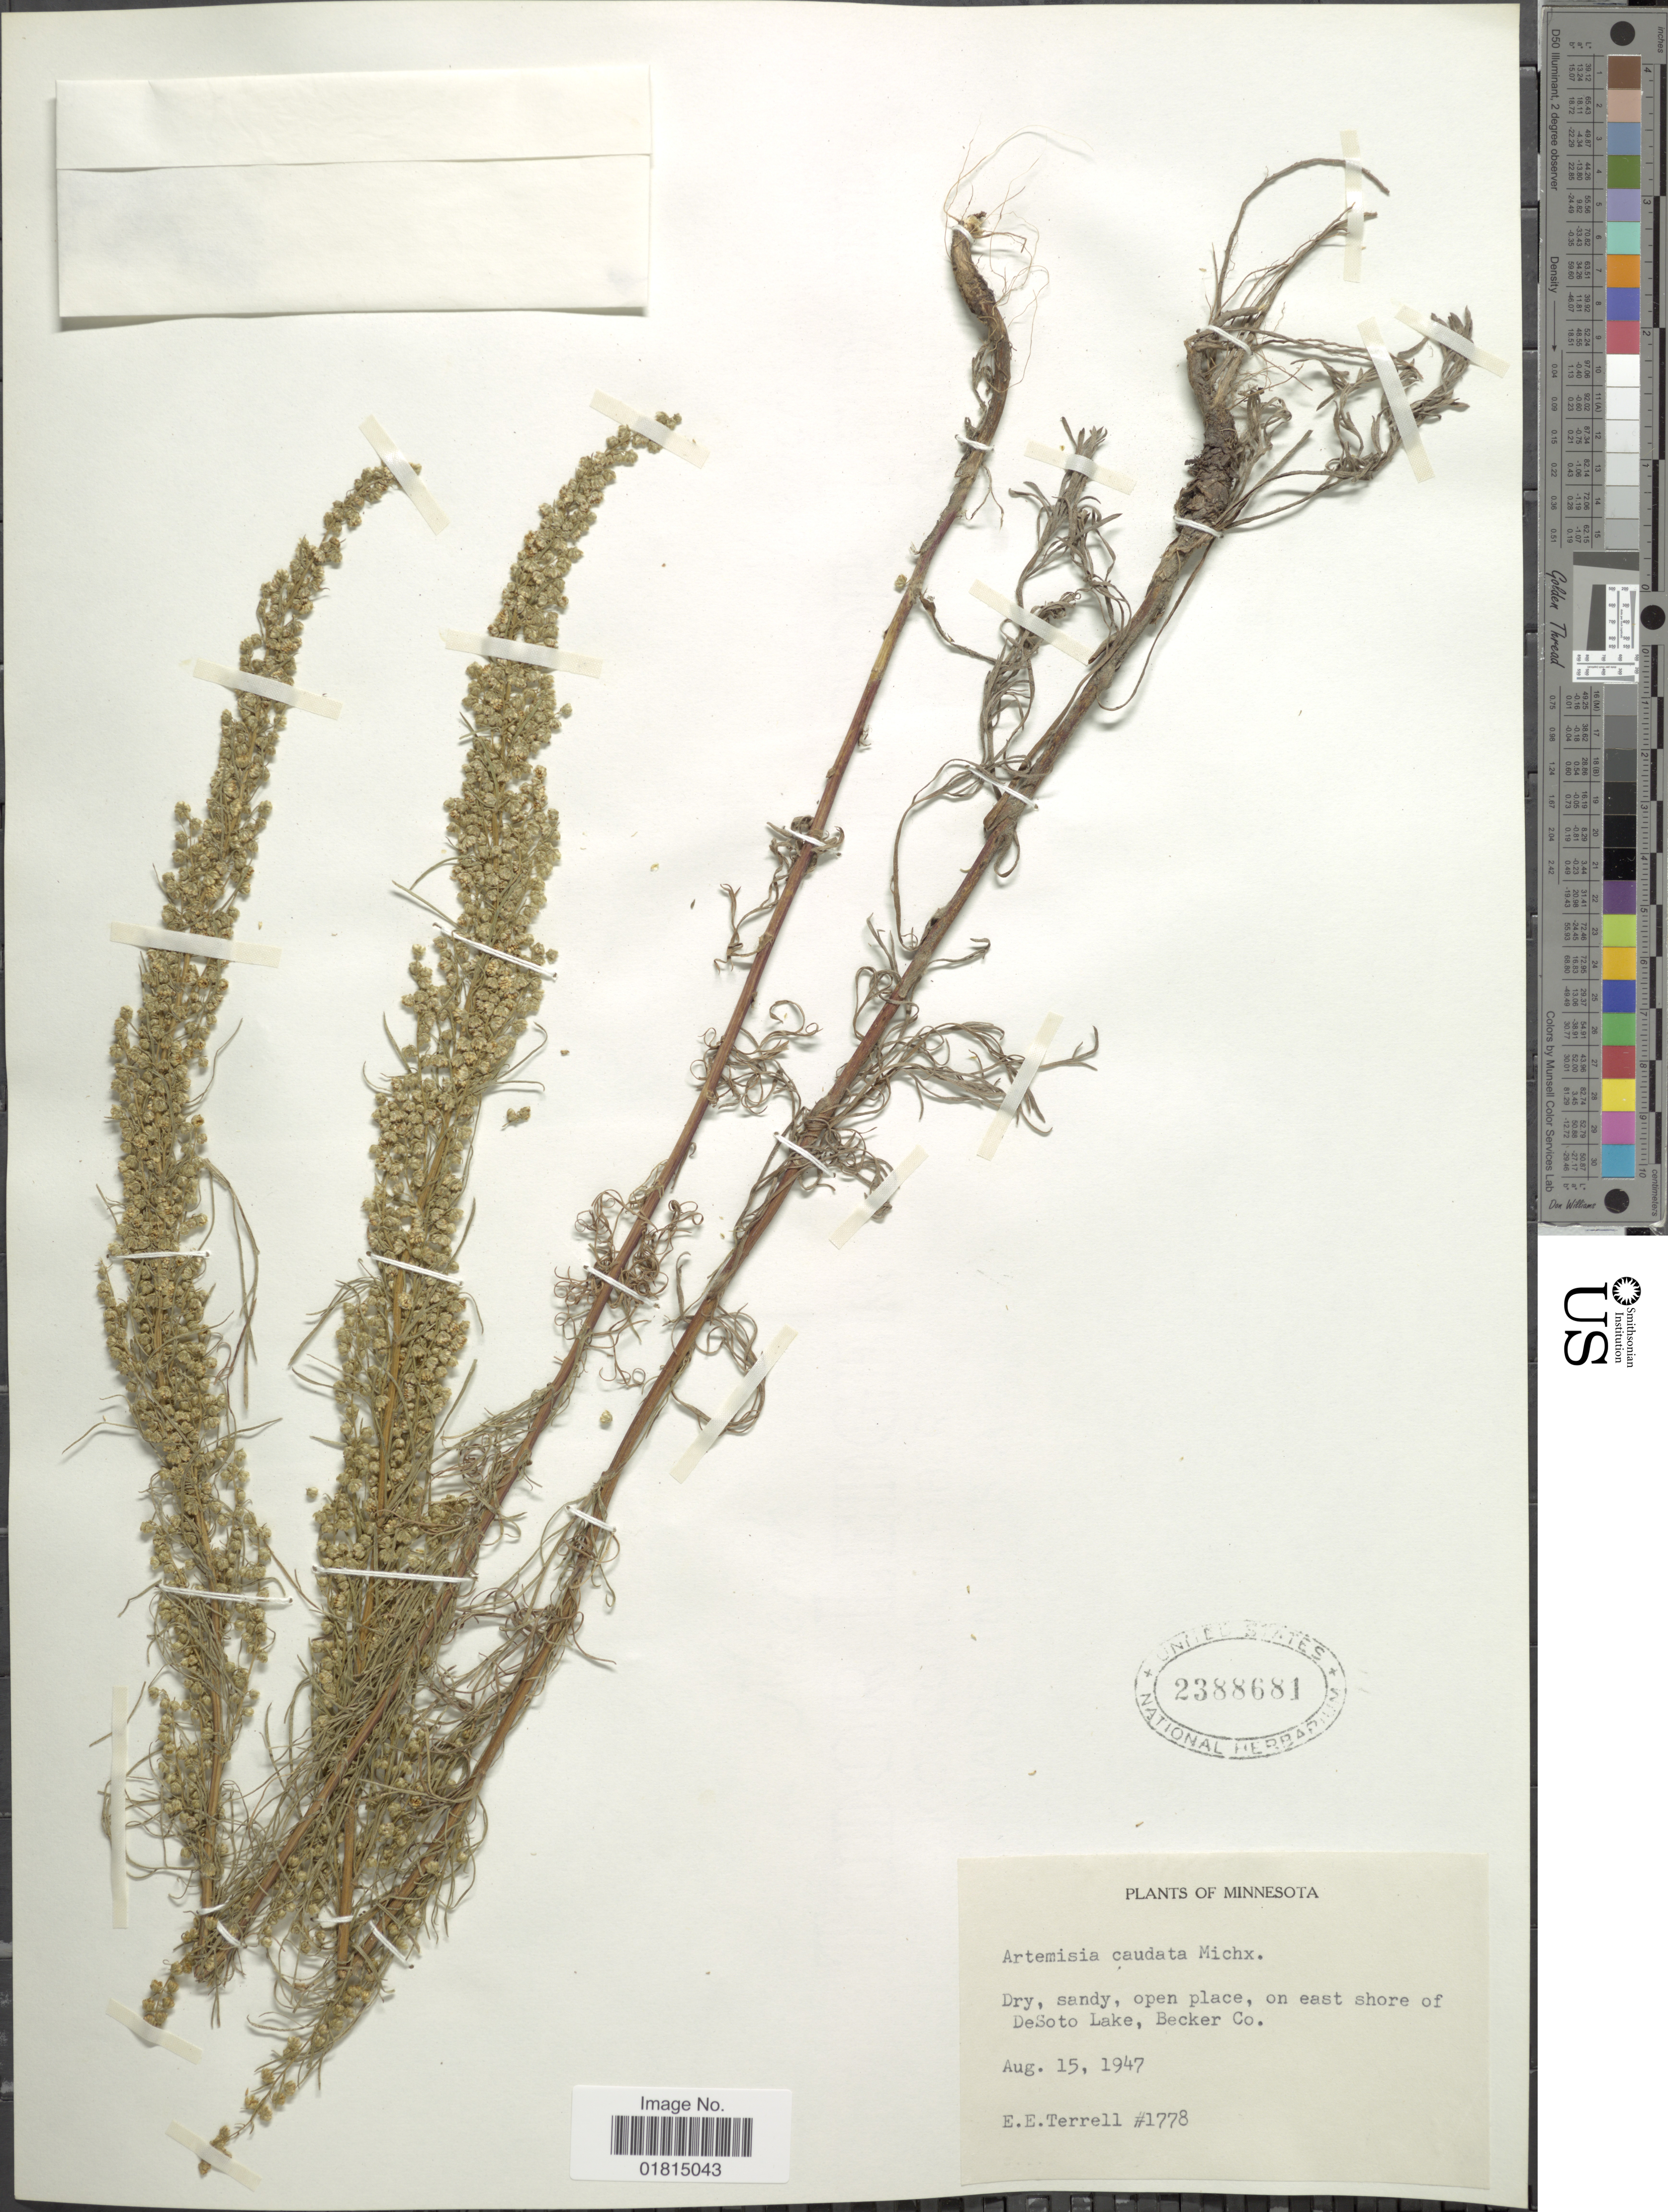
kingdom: Plantae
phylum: Tracheophyta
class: Magnoliopsida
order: Asterales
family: Asteraceae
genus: Artemisia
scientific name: Artemisia caudata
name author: Michx.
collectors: E. E. Terrell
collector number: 1778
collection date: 1947-08-15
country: United States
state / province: Minnesota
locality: Dry, sandy,open place, on east shore of De Soto Lake, Becker Co.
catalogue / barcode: US 2388681